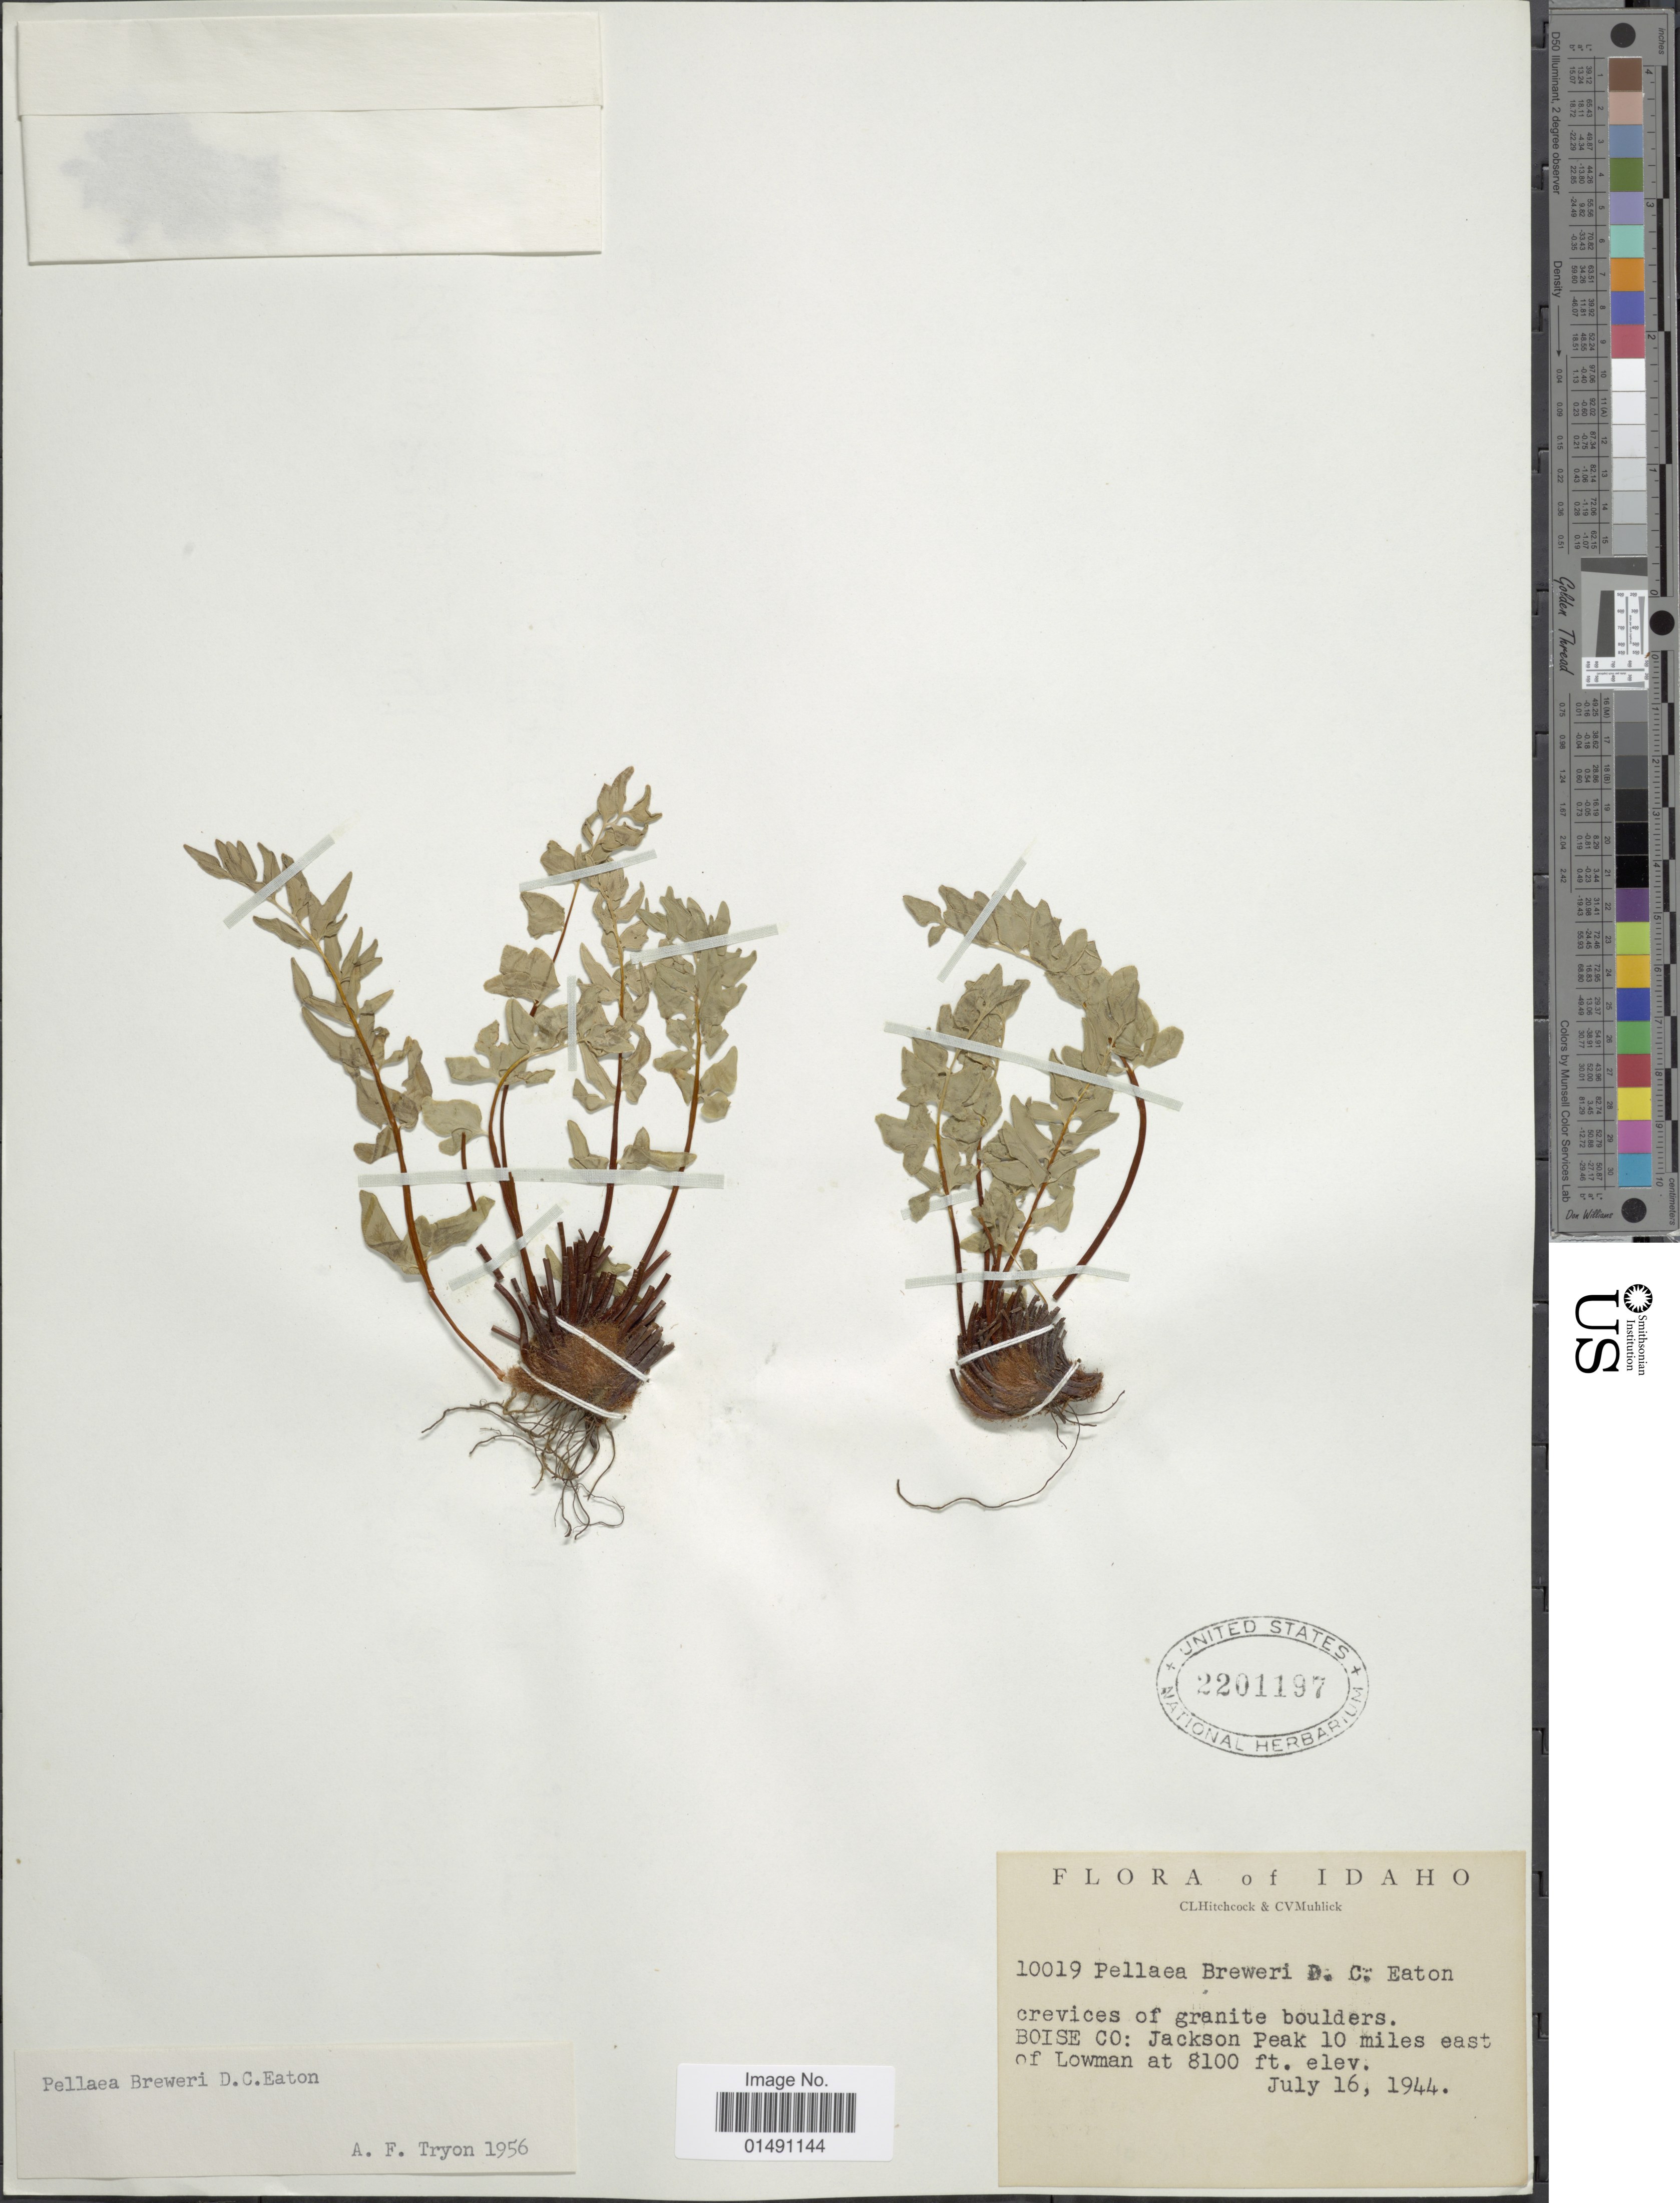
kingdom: Plantae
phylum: Tracheophyta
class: Polypodiopsida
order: Polypodiales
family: Pteridaceae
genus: Pellaea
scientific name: Pellaea breweri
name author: D.C. Eaton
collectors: C. L. Hitchcock & C. V. Muhlick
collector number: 10019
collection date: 1944-07-16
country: United States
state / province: Idaho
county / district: Boise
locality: Jackson Peak 10 miles east of Lowman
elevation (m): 2469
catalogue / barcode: US 2201197